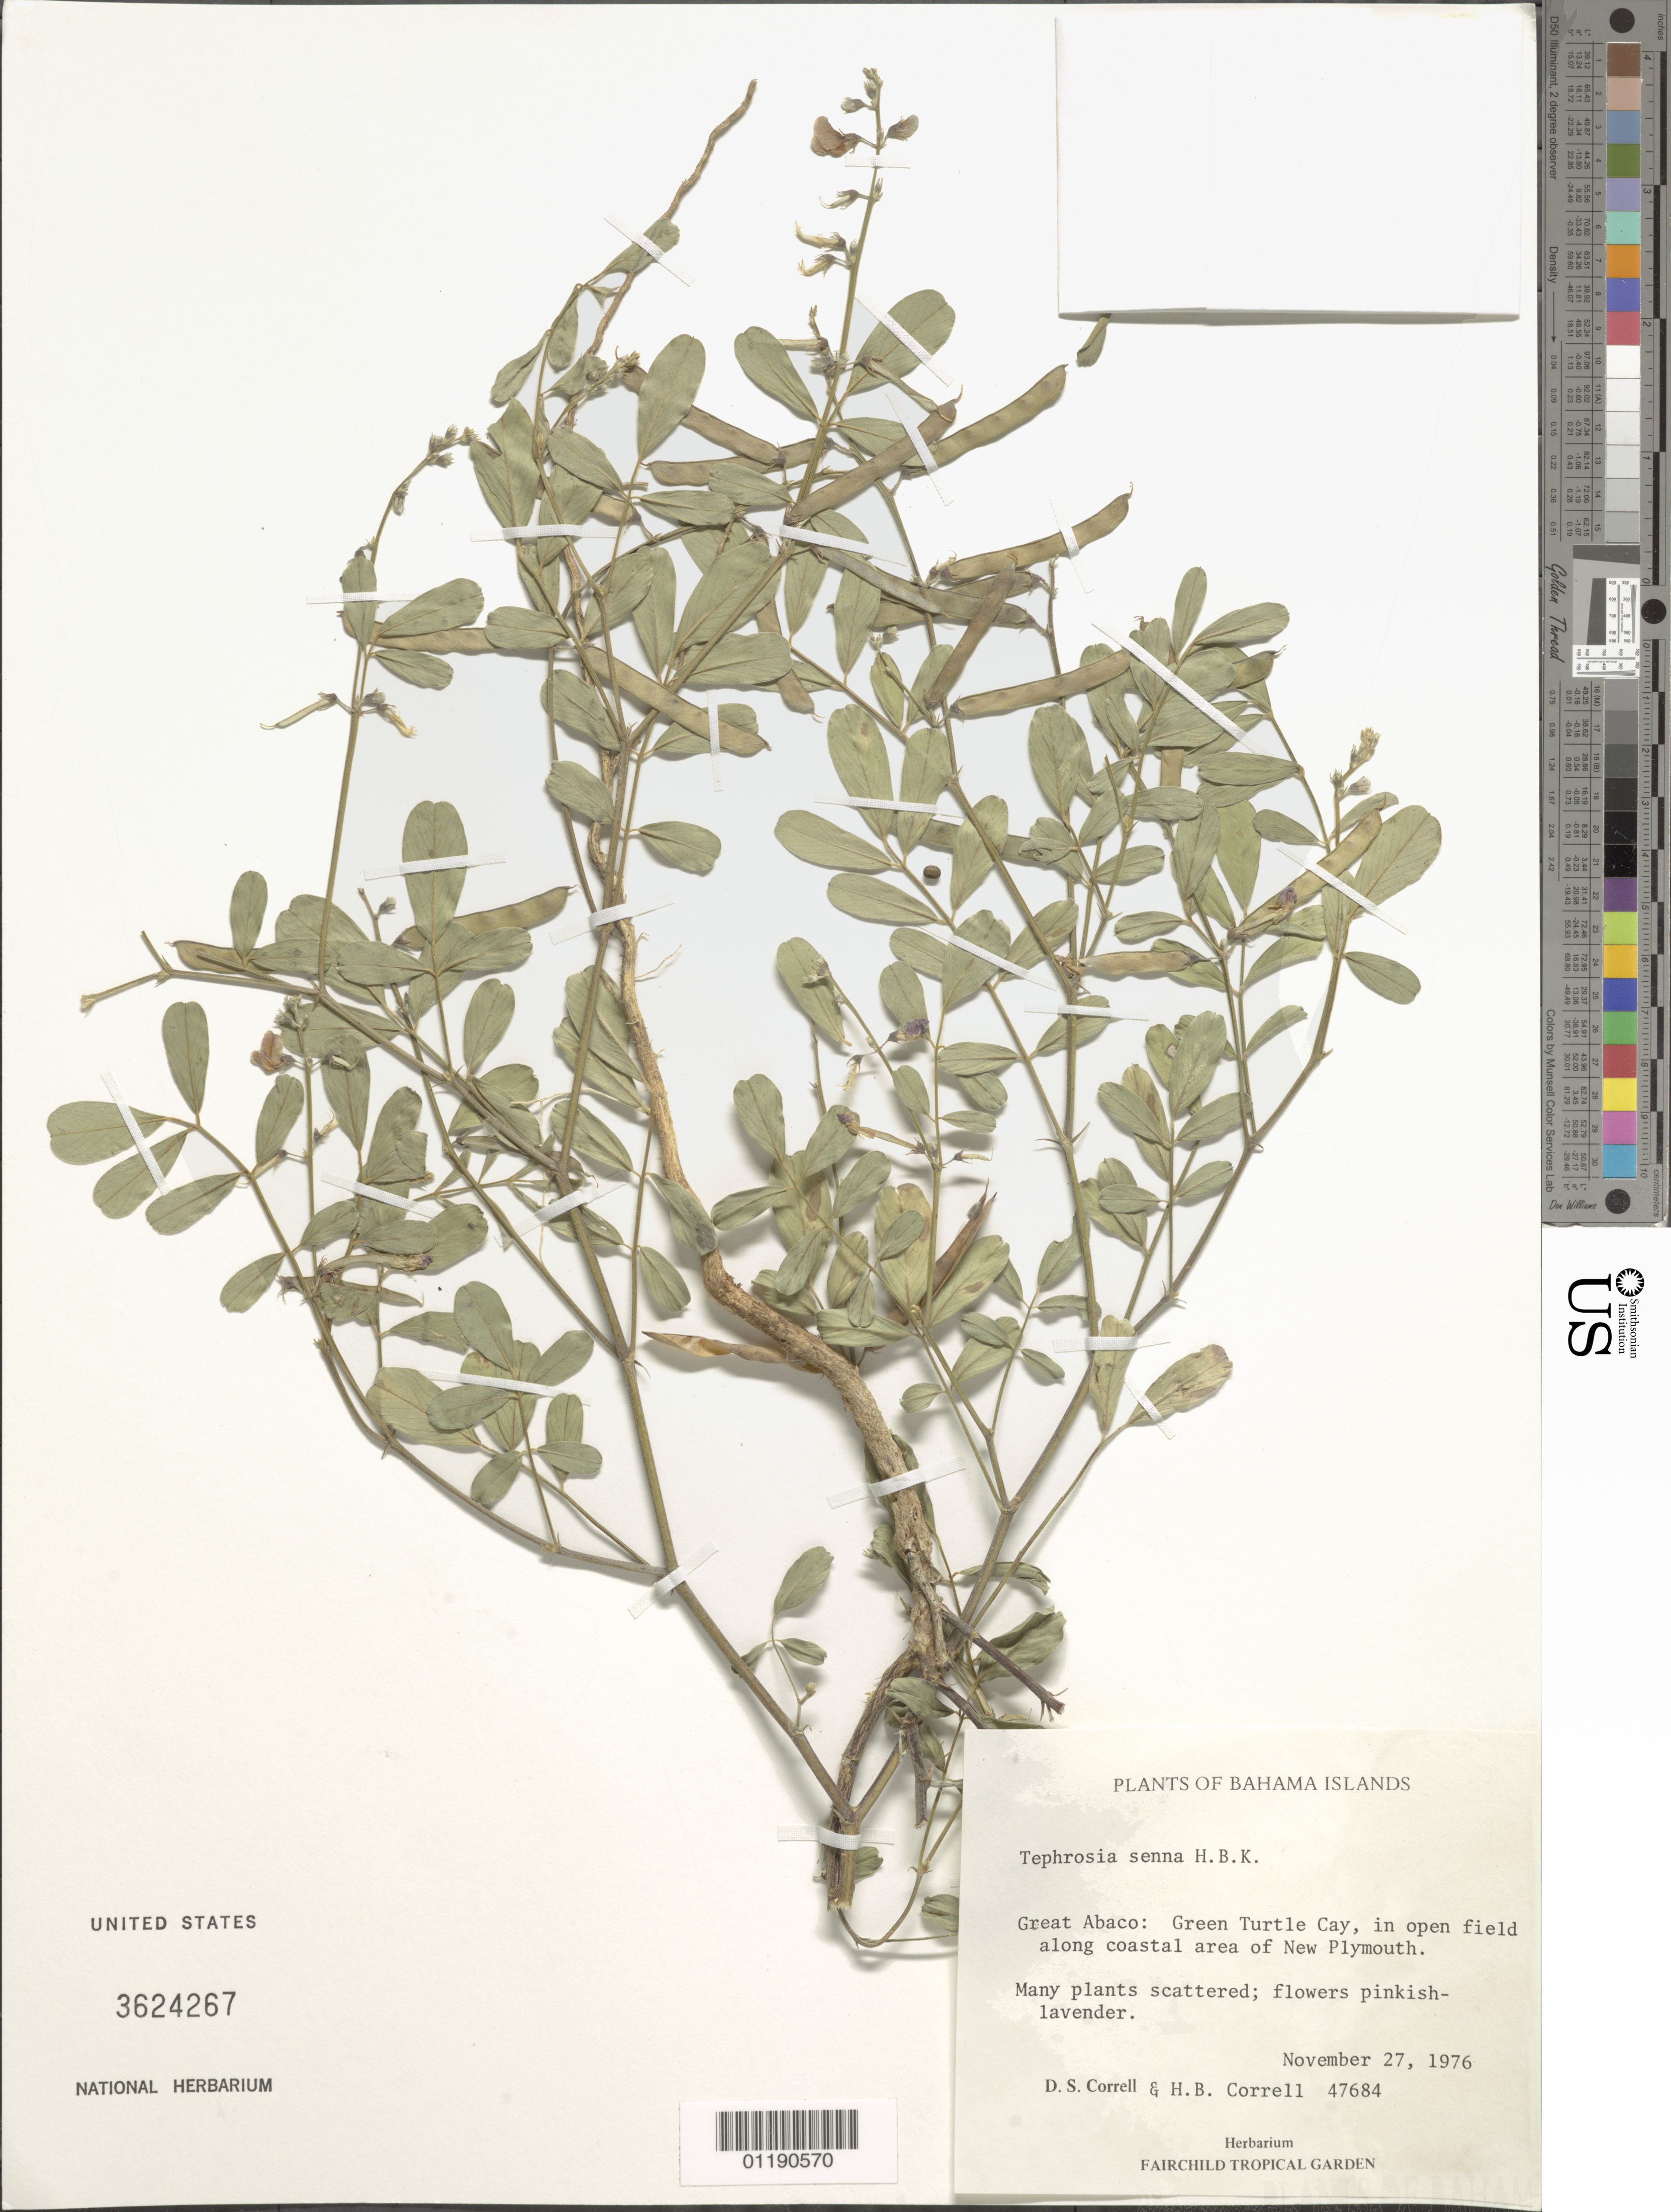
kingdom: Plantae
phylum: Tracheophyta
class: Magnoliopsida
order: Fabales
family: Fabaceae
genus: Tephrosia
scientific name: Tephrosia senna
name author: Kunth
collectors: D. S. Correll & H. Correll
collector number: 47684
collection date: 1976-11-27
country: Bahamas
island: Great Abaco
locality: Great Abaco: Green Turtle Cay, along coastal area of New Plymouth.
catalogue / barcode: US 3624267